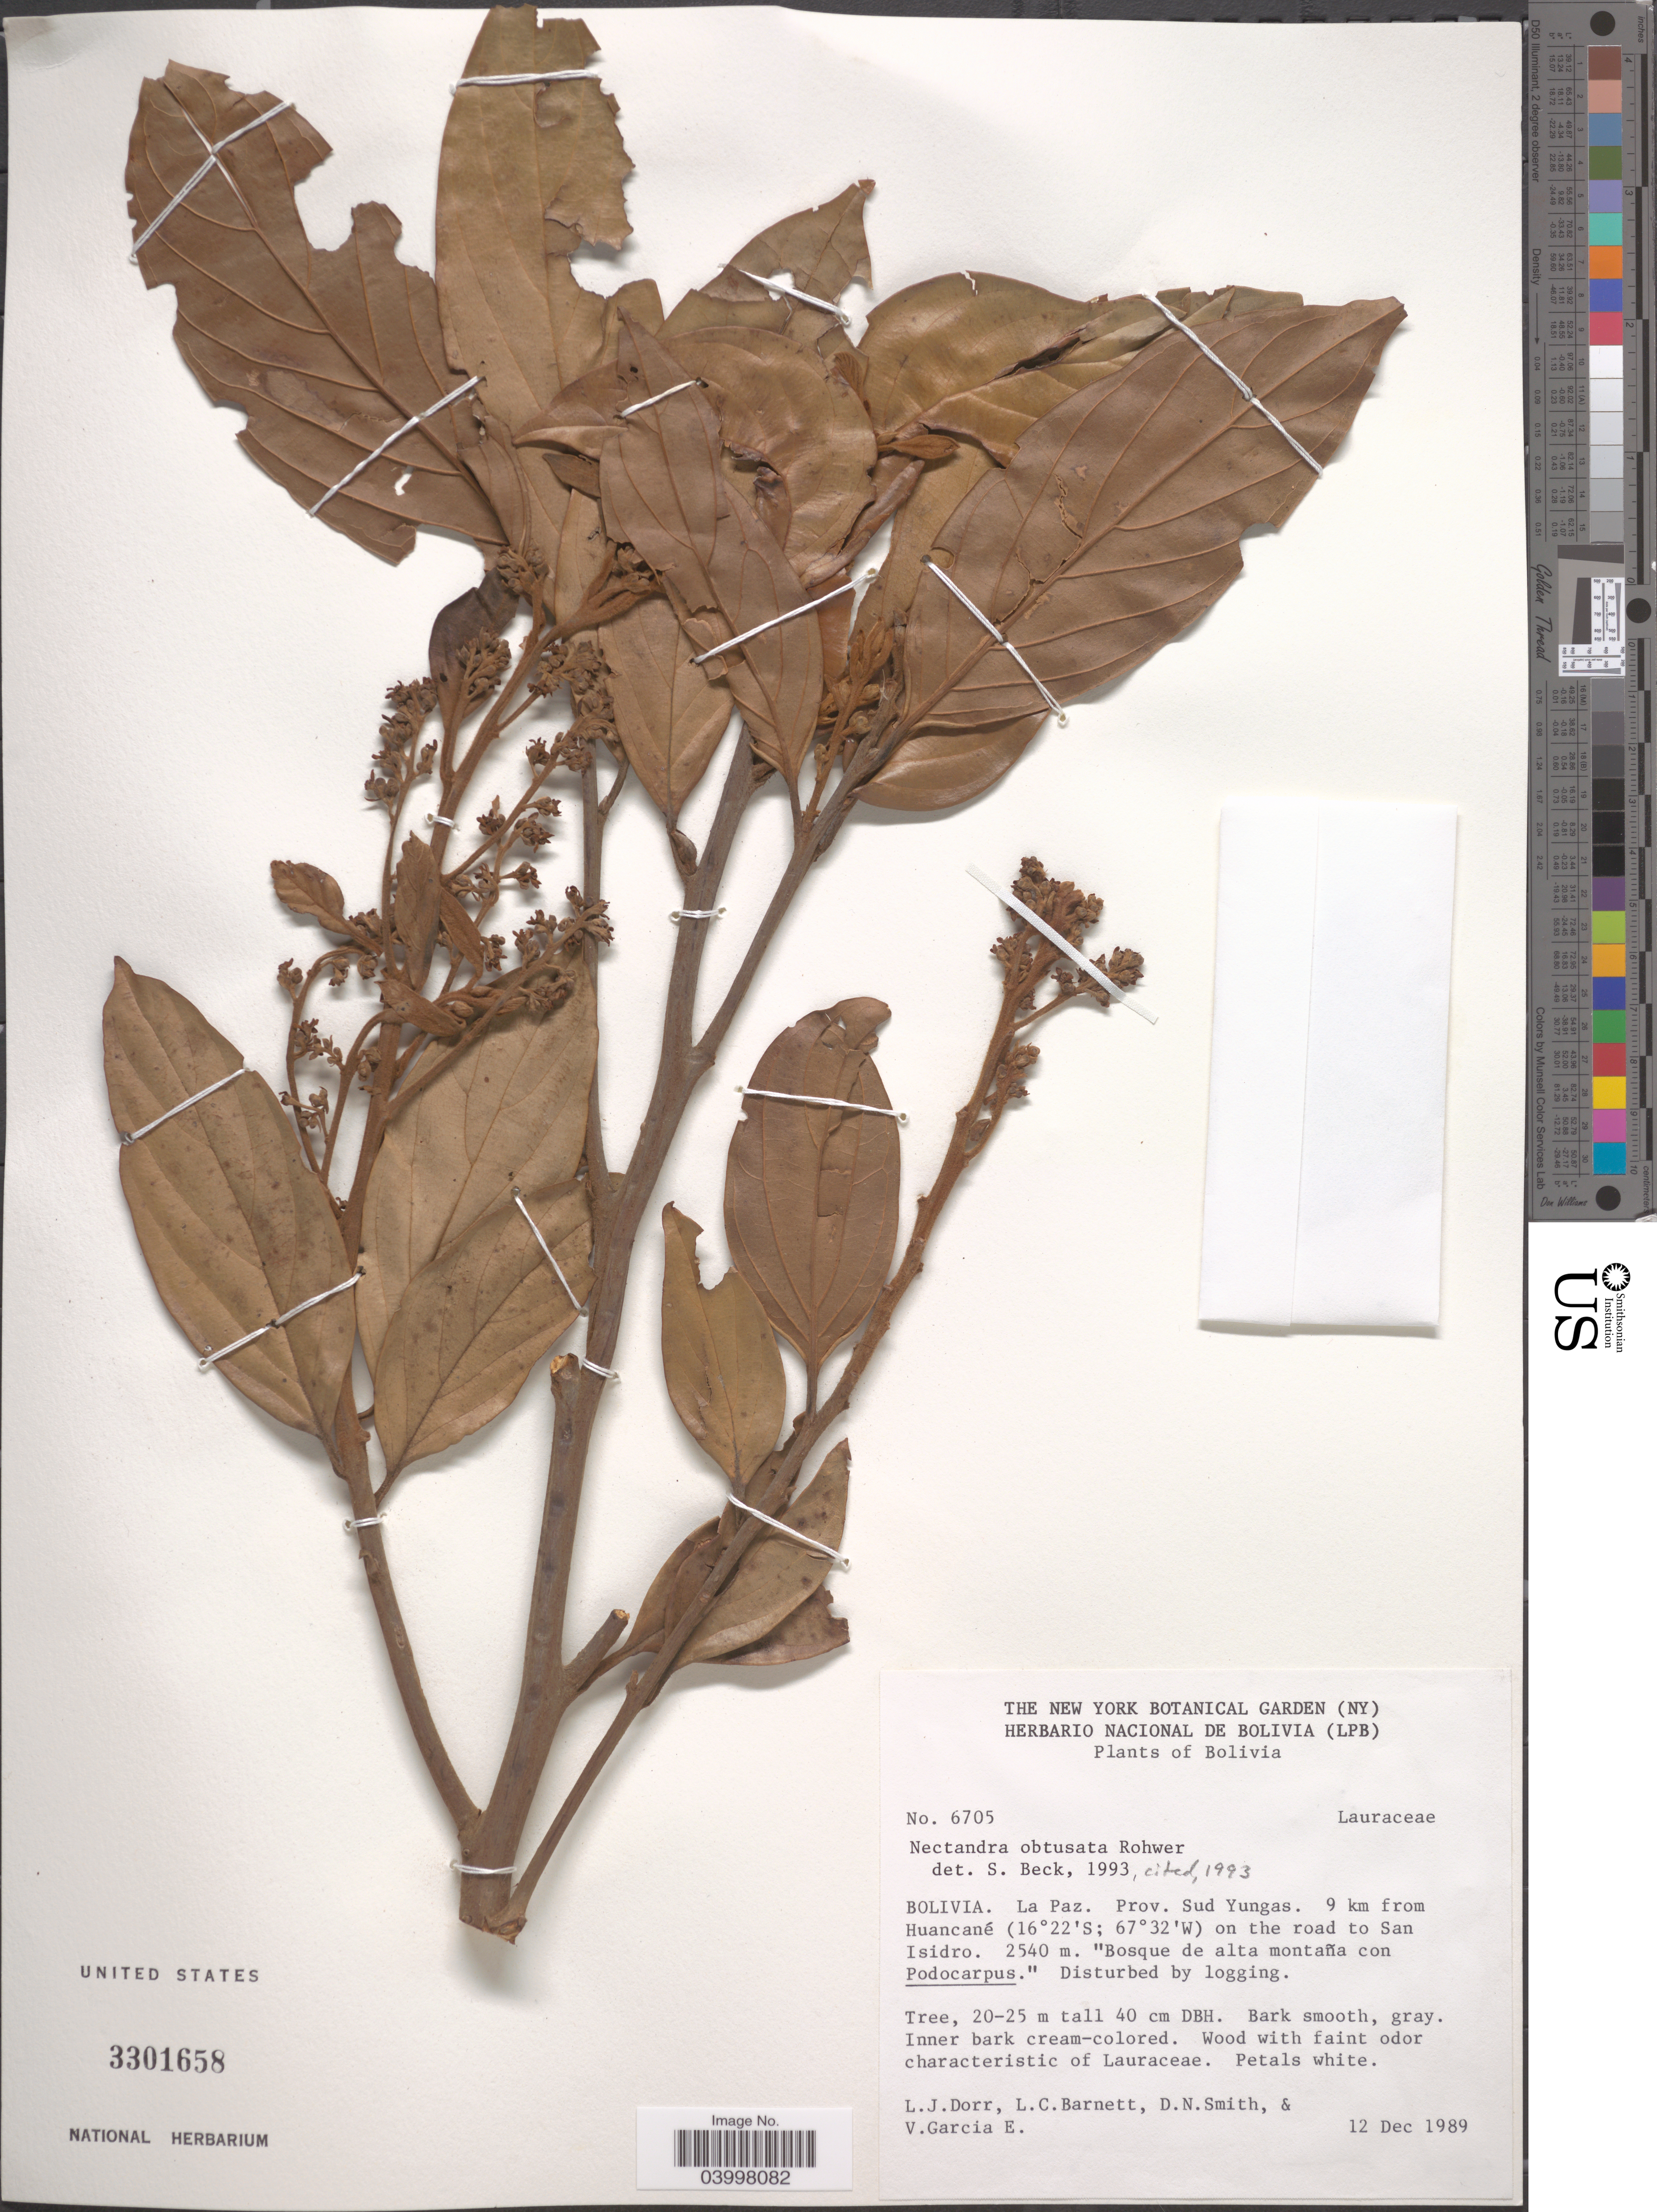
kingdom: Plantae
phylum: Tracheophyta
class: Magnoliopsida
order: Laurales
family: Lauraceae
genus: Nectandra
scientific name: Nectandra obtusata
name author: Rohwer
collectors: L. J. Dorr, L. C. Barnett, D. Smith & V. Garcia E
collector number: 6705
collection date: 1989-12-12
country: Bolivia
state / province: La Paz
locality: Prov. Sud Yungas. 9 km from Huancané on the road to San Isidro.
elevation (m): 2540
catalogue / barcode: US 3301658